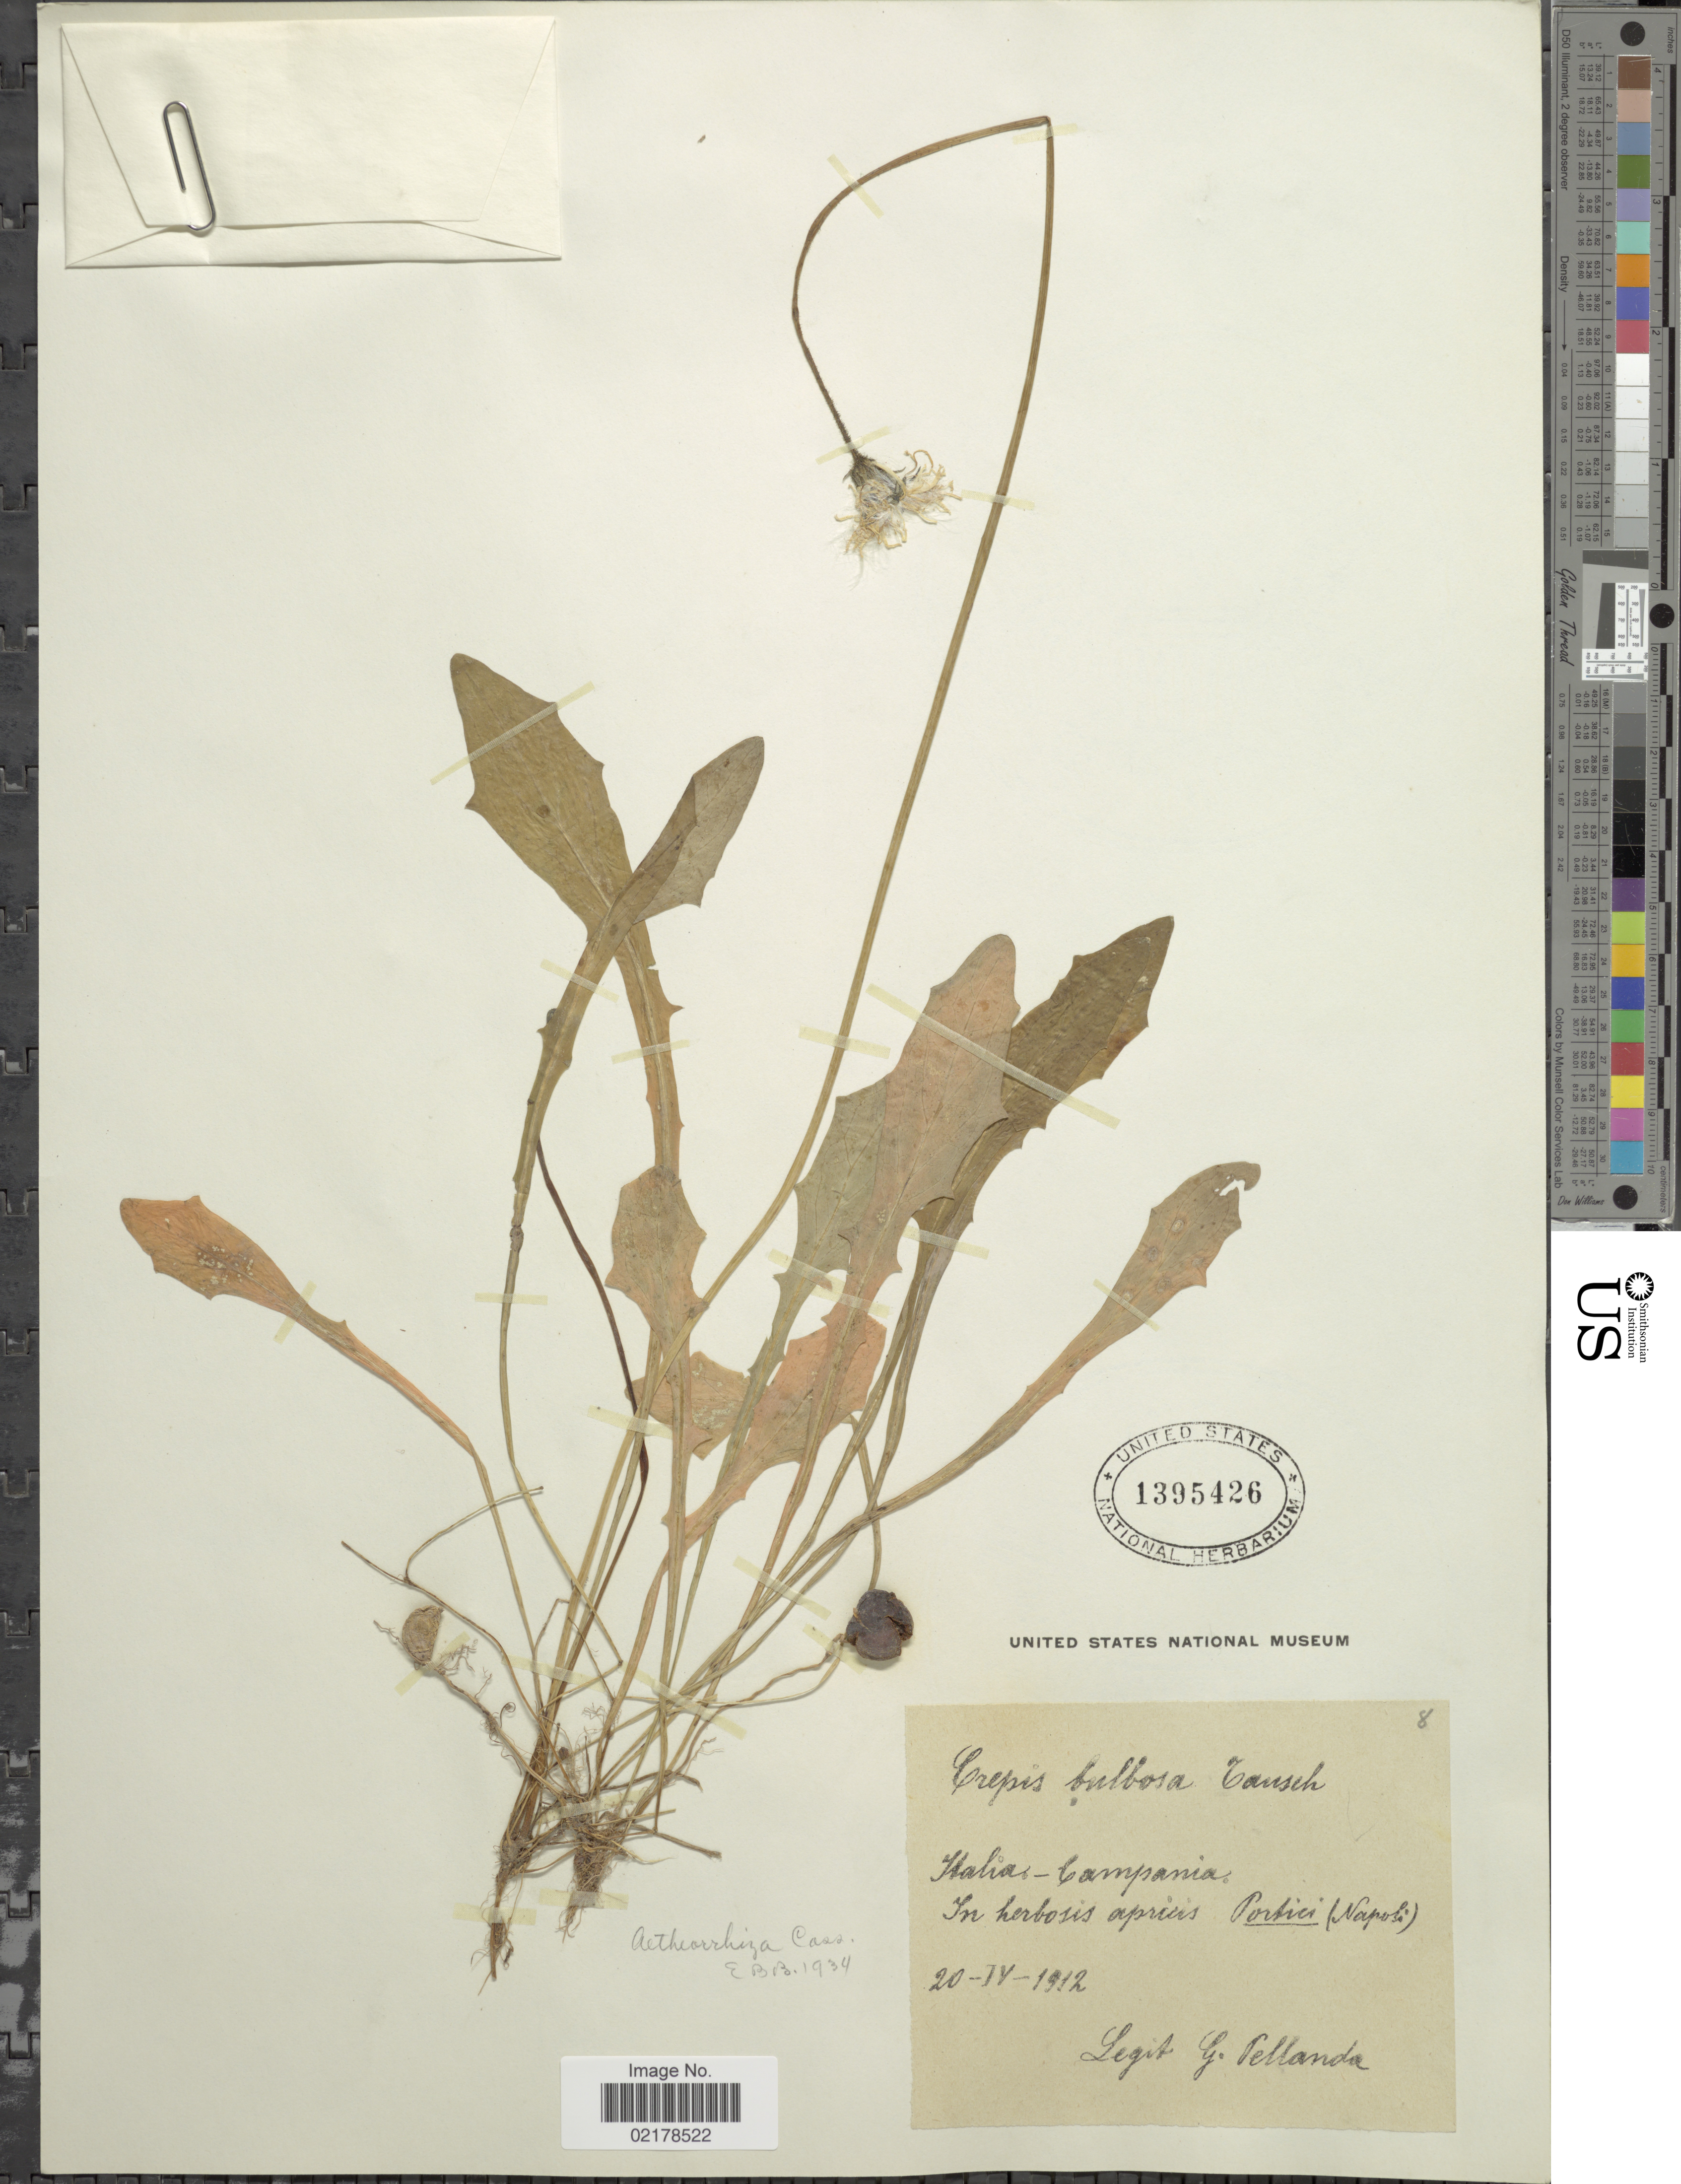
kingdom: Plantae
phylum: Tracheophyta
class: Magnoliopsida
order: Asterales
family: Asteraceae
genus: Aetheorhiza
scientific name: Aetheorhiza bulbosa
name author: (L.) Cass.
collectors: G. Pellanda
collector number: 8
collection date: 1912-04-20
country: Italy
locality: Campania, In herbosis apricis Portici (Napoli)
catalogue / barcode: US 1395426